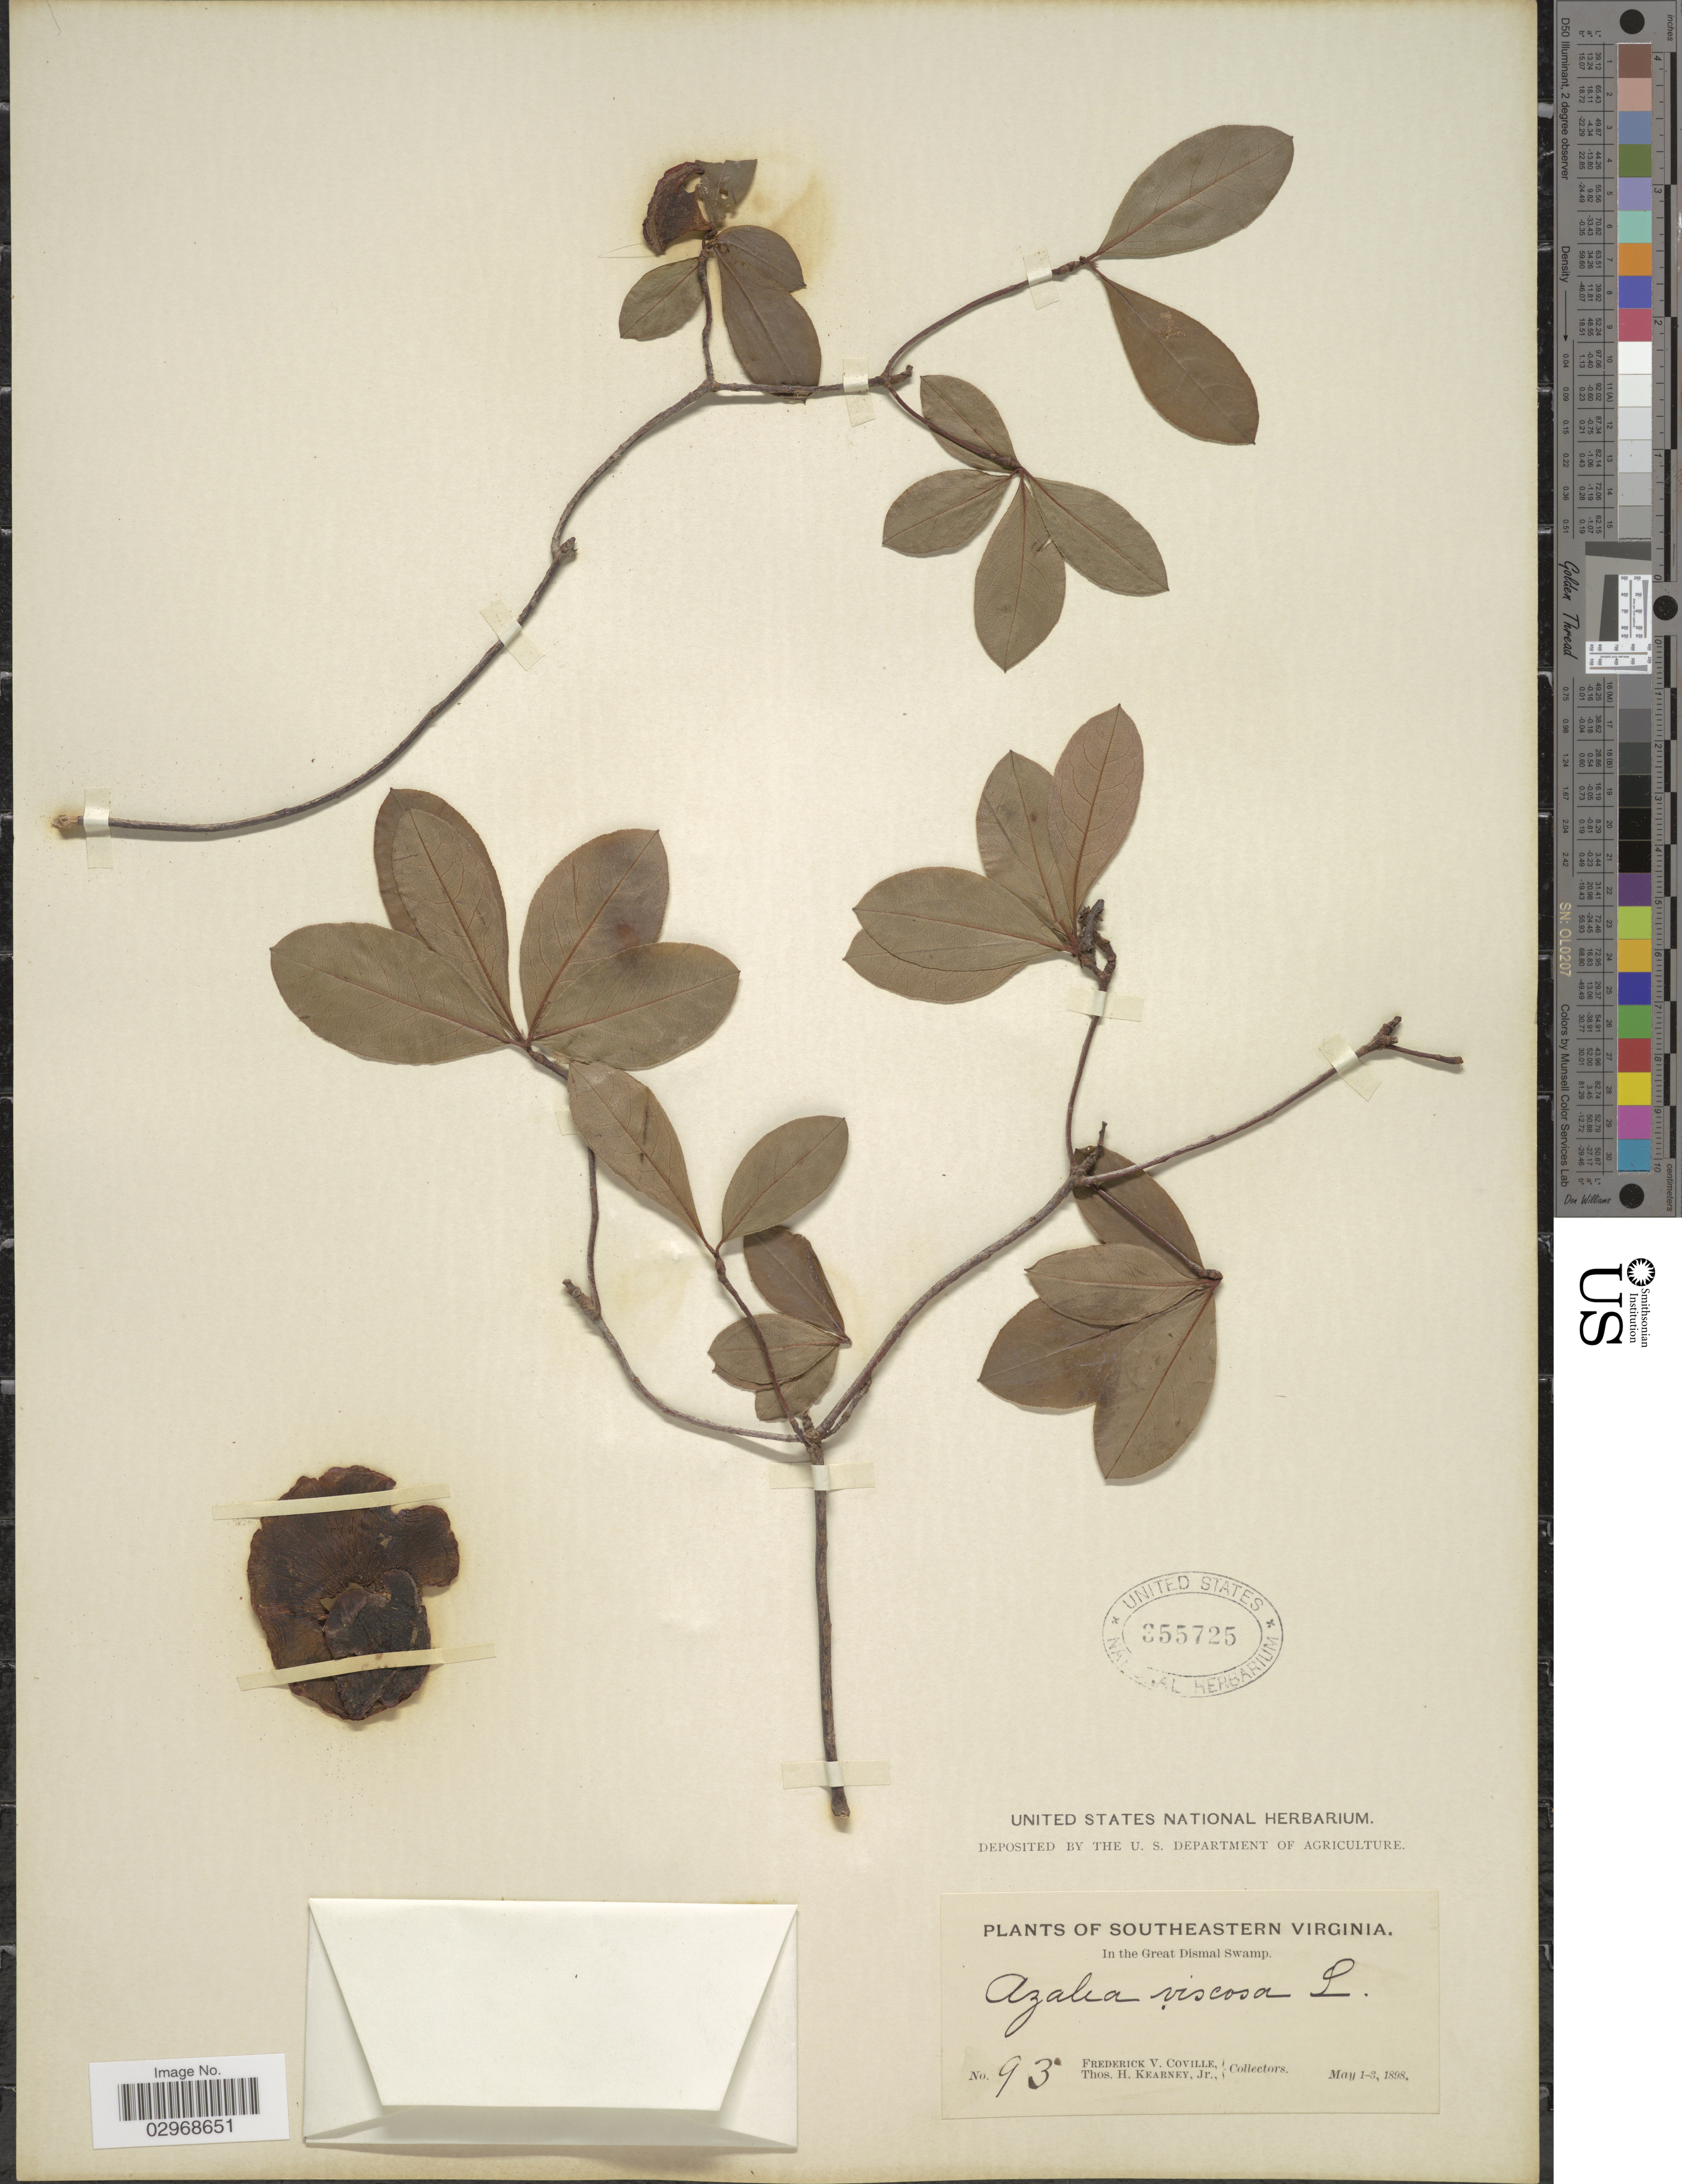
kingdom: Plantae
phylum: Tracheophyta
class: Magnoliopsida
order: Ericales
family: Ericaceae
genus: Rhododendron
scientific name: Rhododendron viscosum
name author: (L.) Torr.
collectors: F. V. Coville & T. H. Kearney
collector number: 93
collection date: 1898-05-01/1898-05-03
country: United States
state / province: Virginia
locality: Southeastern Virginia, In The Great Dismal Swamp.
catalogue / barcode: US 355725